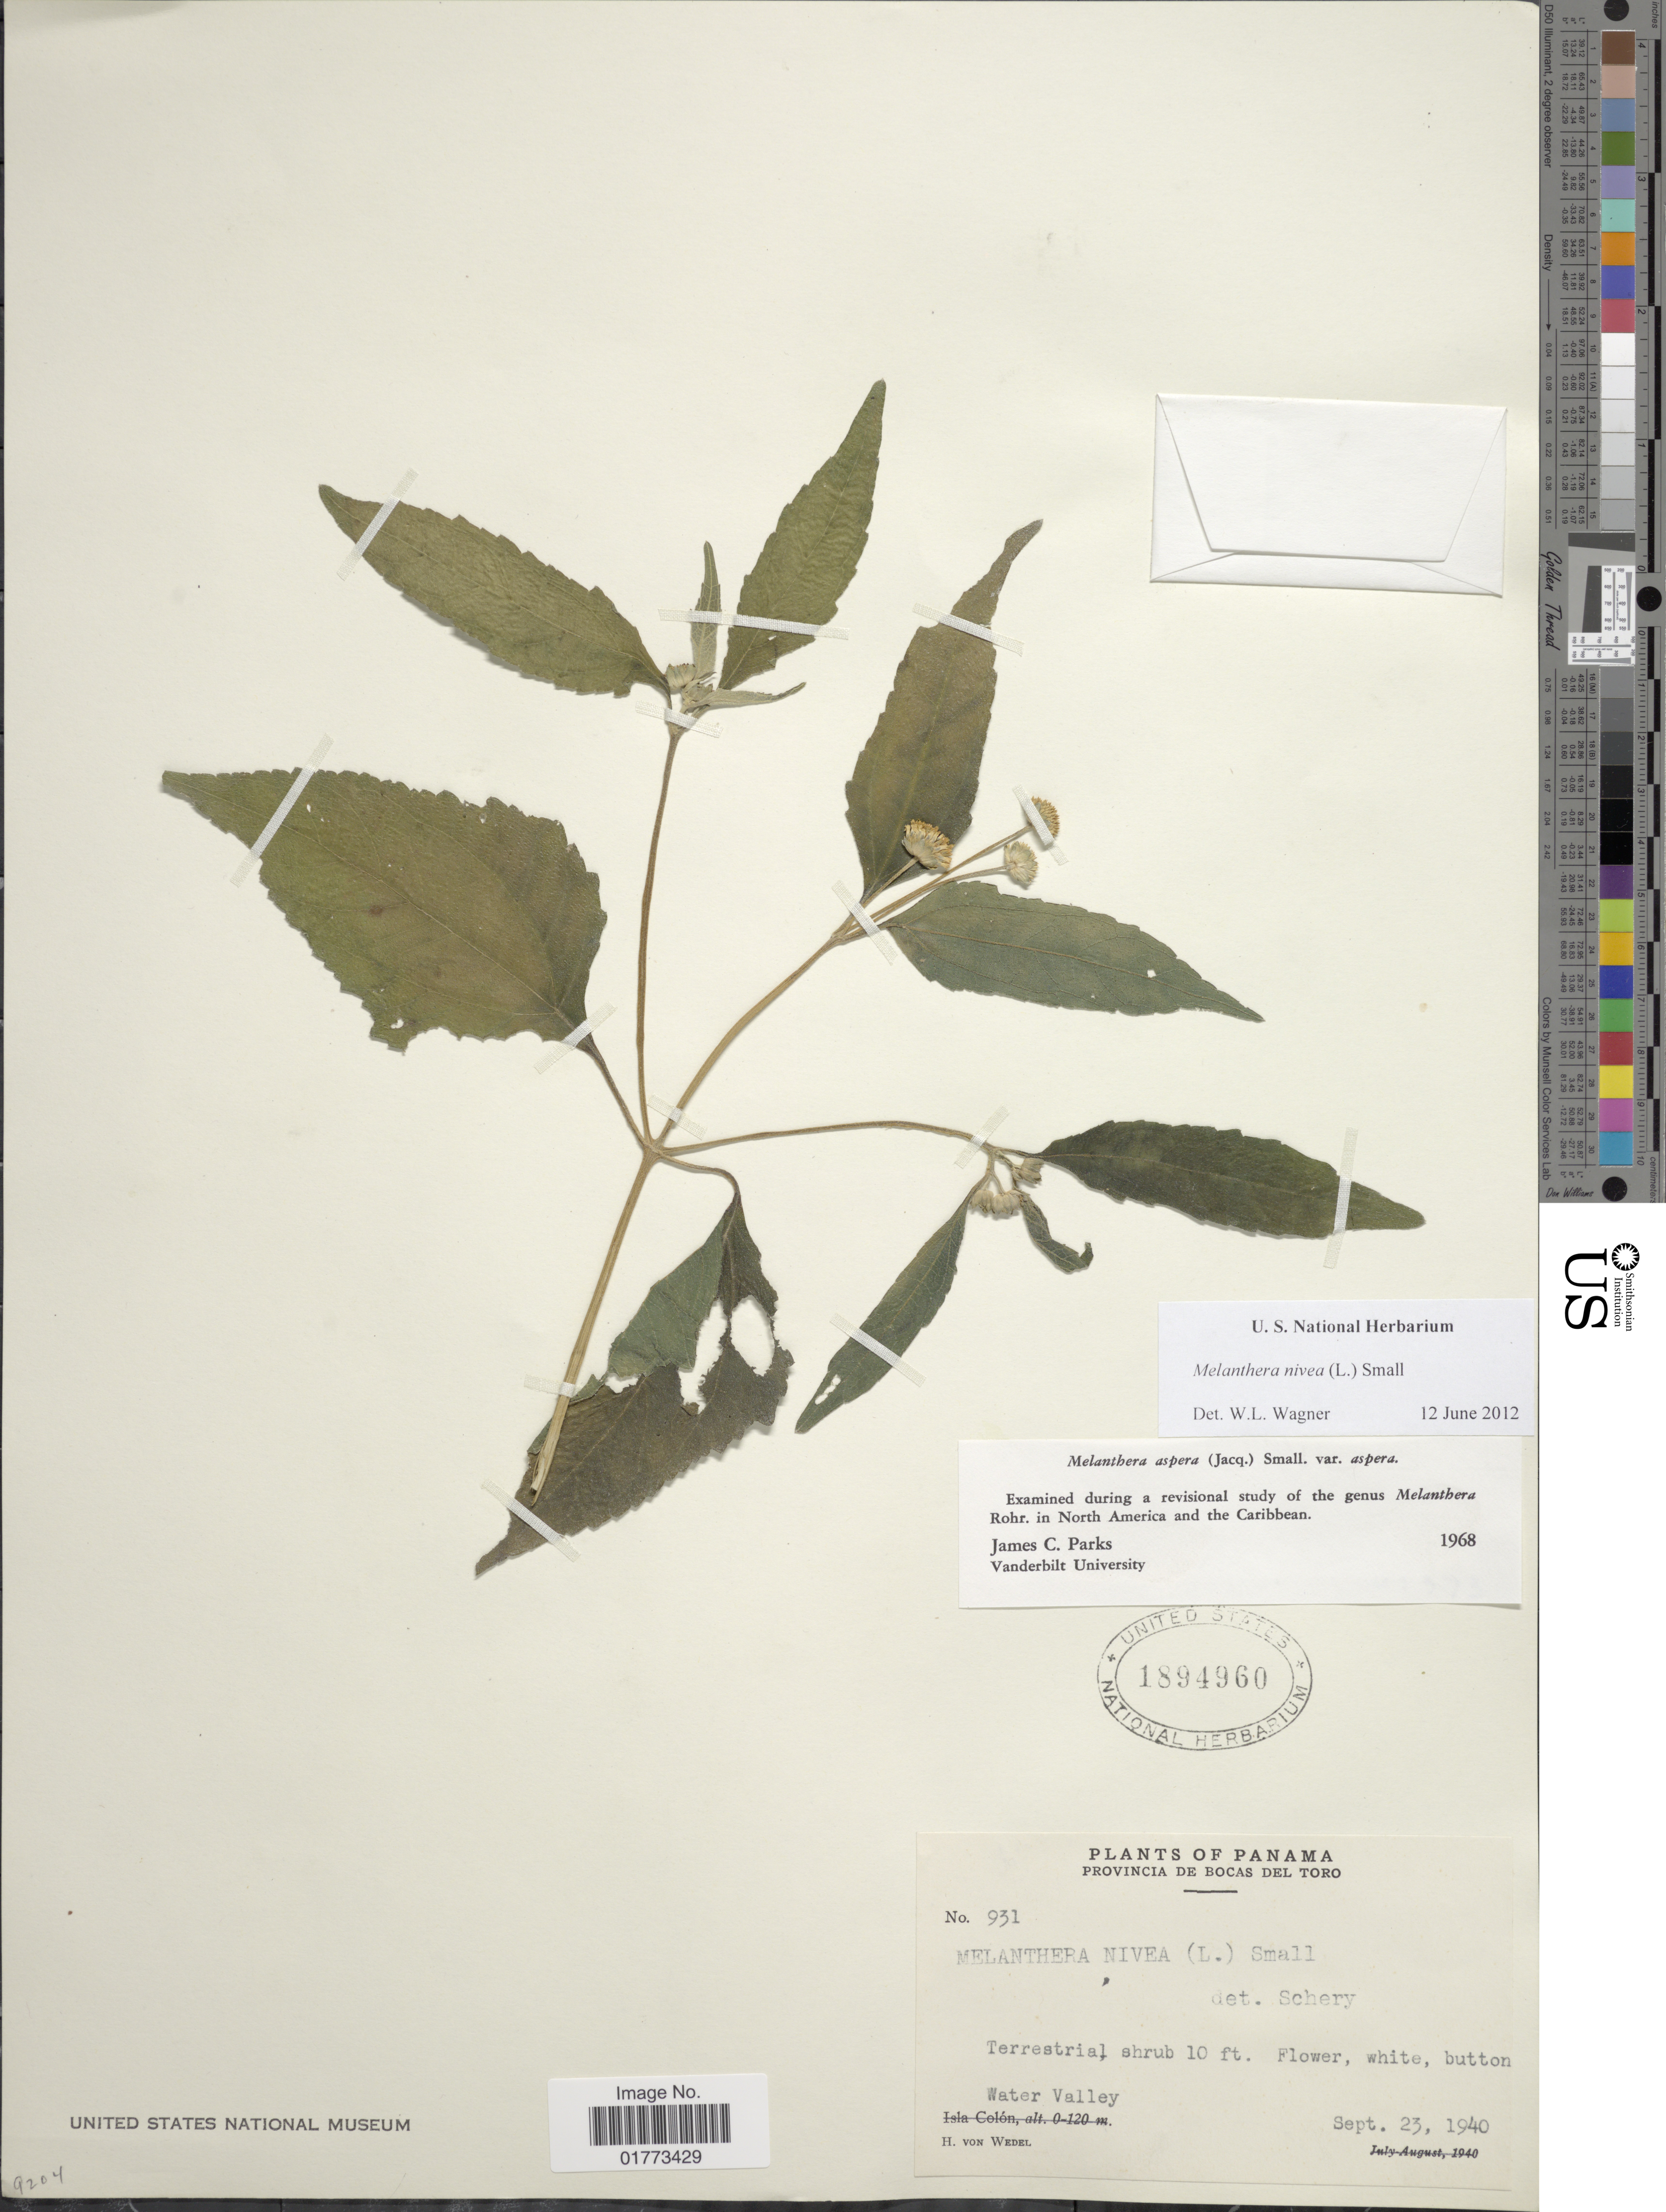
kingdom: Plantae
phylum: Tracheophyta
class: Magnoliopsida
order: Asterales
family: Asteraceae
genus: Melanthera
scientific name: Melanthera nivea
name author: (L.) Small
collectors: H. von Wedel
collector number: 931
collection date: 1940-09-23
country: Panama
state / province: Bocas del Toro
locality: Water Valley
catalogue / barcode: US 1894960